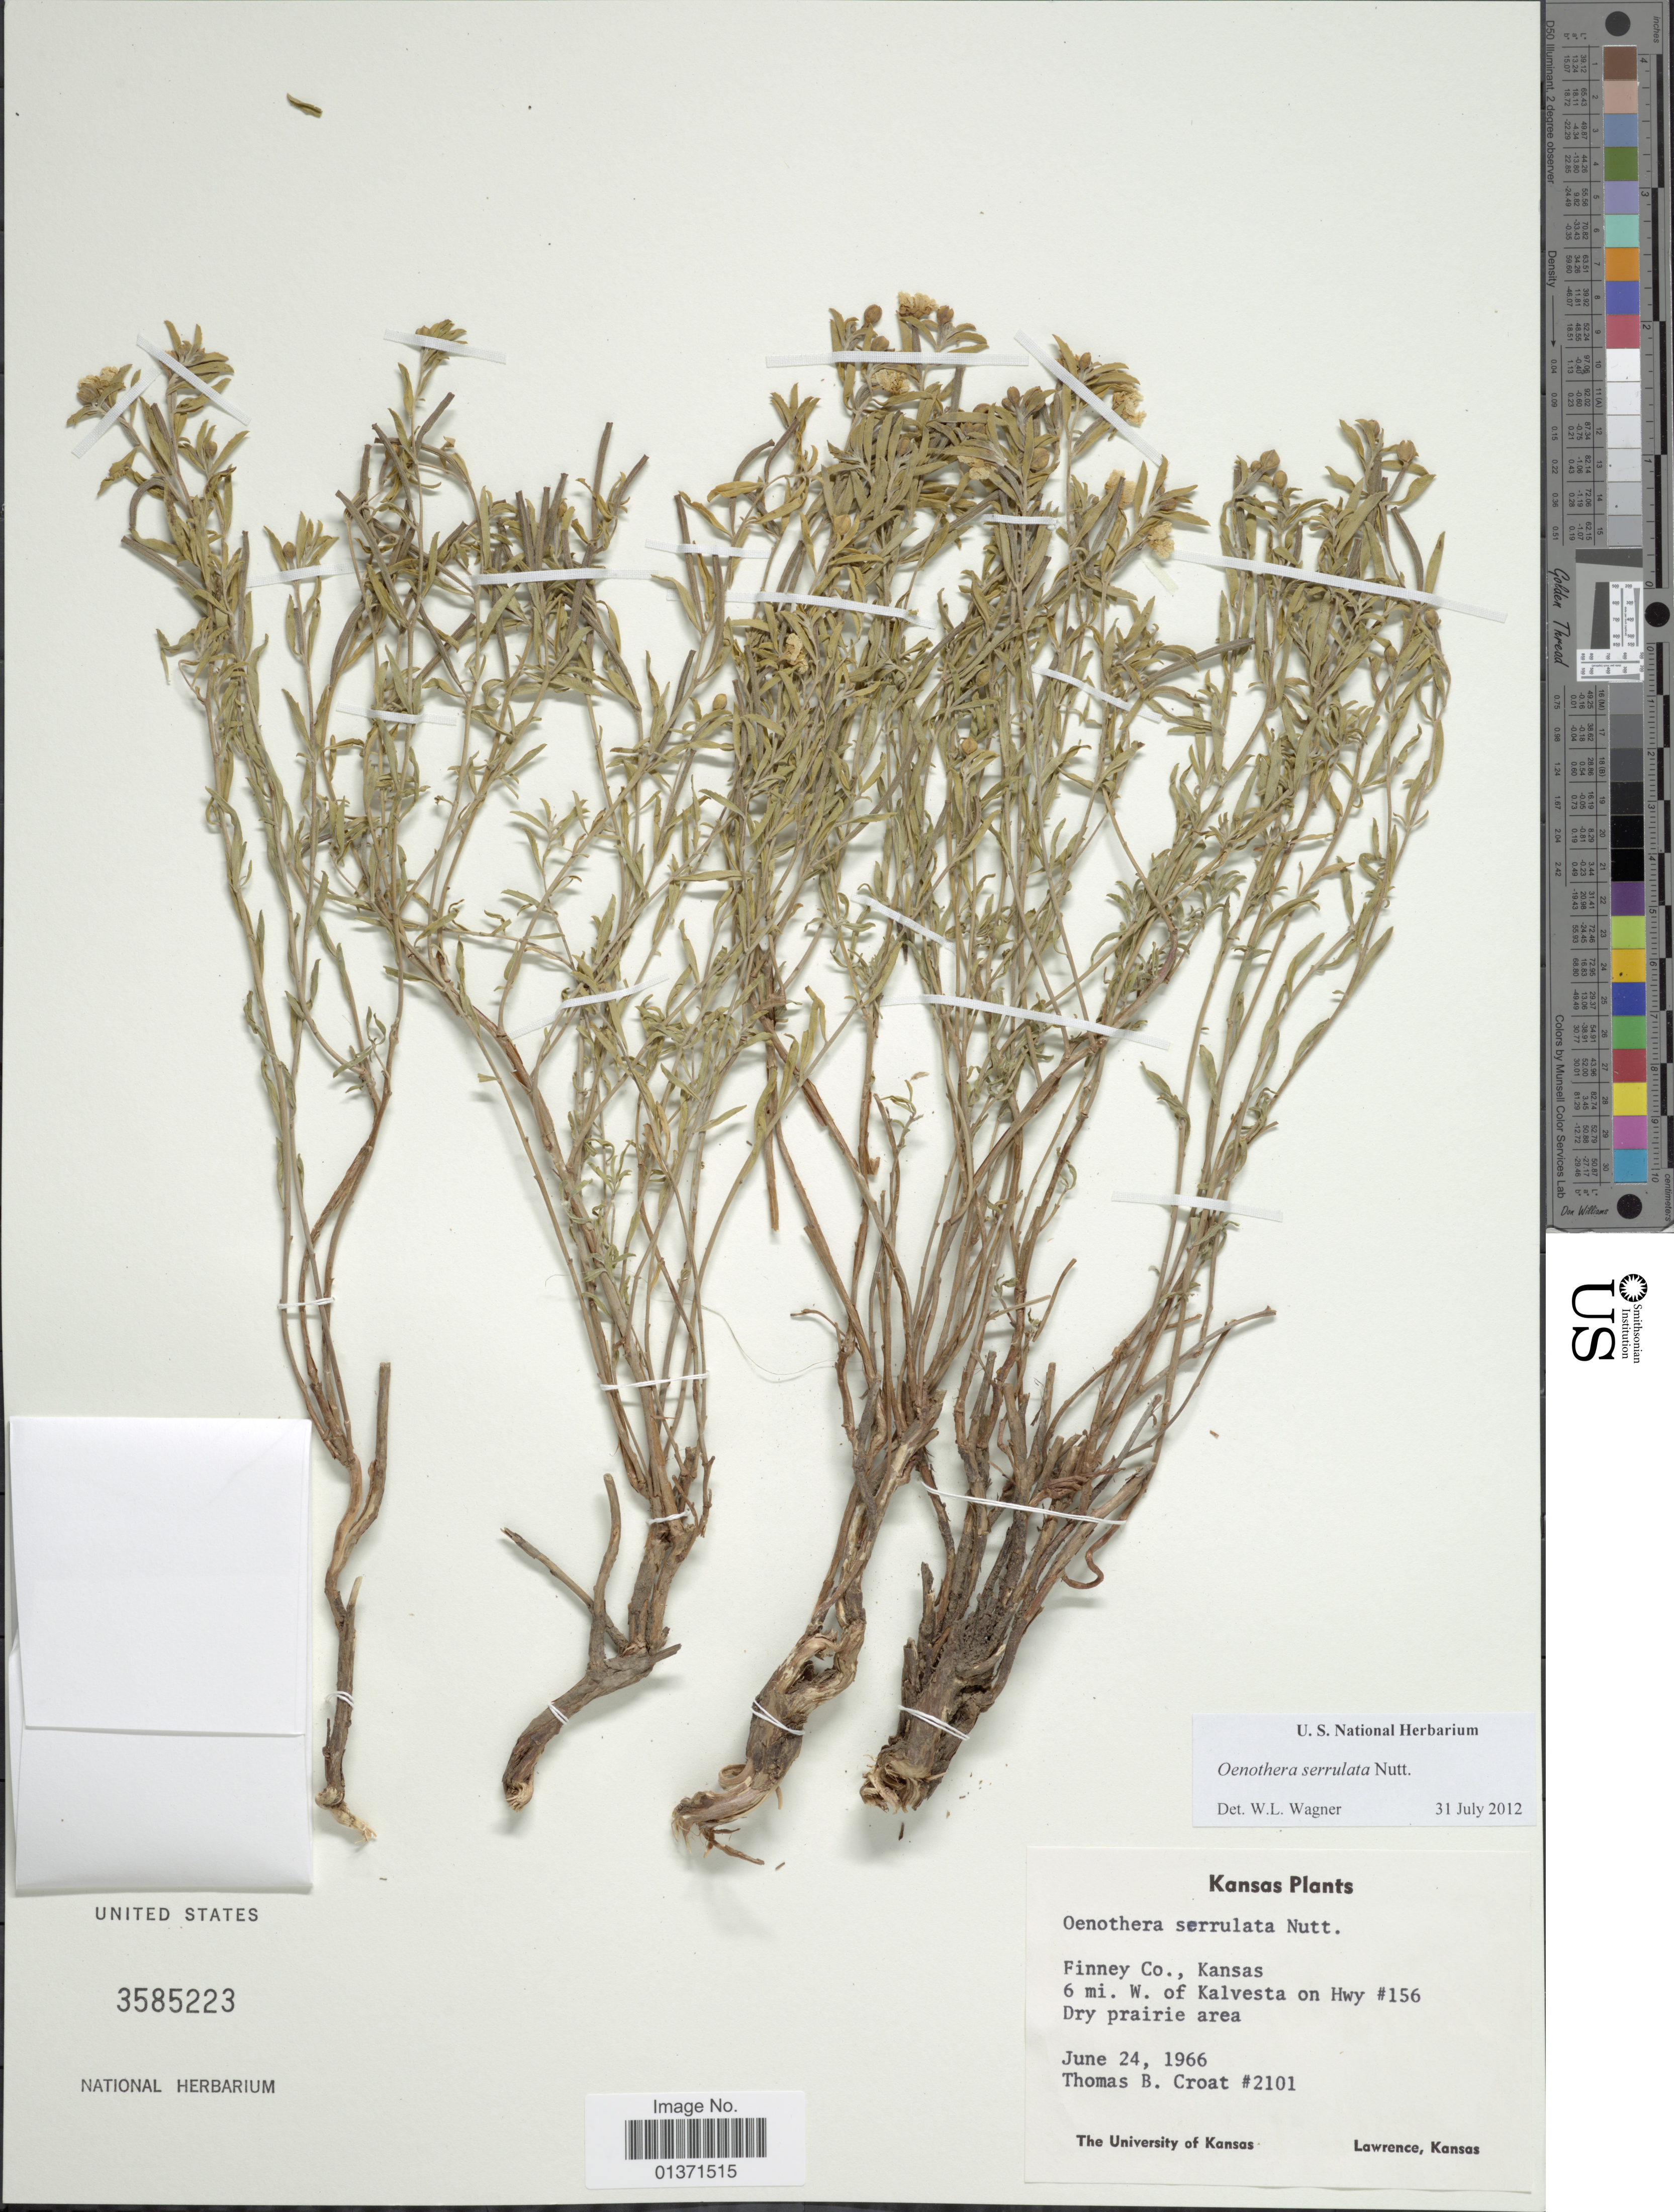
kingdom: Plantae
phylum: Tracheophyta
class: Magnoliopsida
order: Myrtales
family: Onagraceae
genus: Oenothera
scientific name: Oenothera serrulata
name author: Nutt.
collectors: T. B. Croat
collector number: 2101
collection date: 1966-06-24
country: United States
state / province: Kansas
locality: Finney Co., 6 mi. W. of Kalvesta on Hwy #156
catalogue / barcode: US 3585223